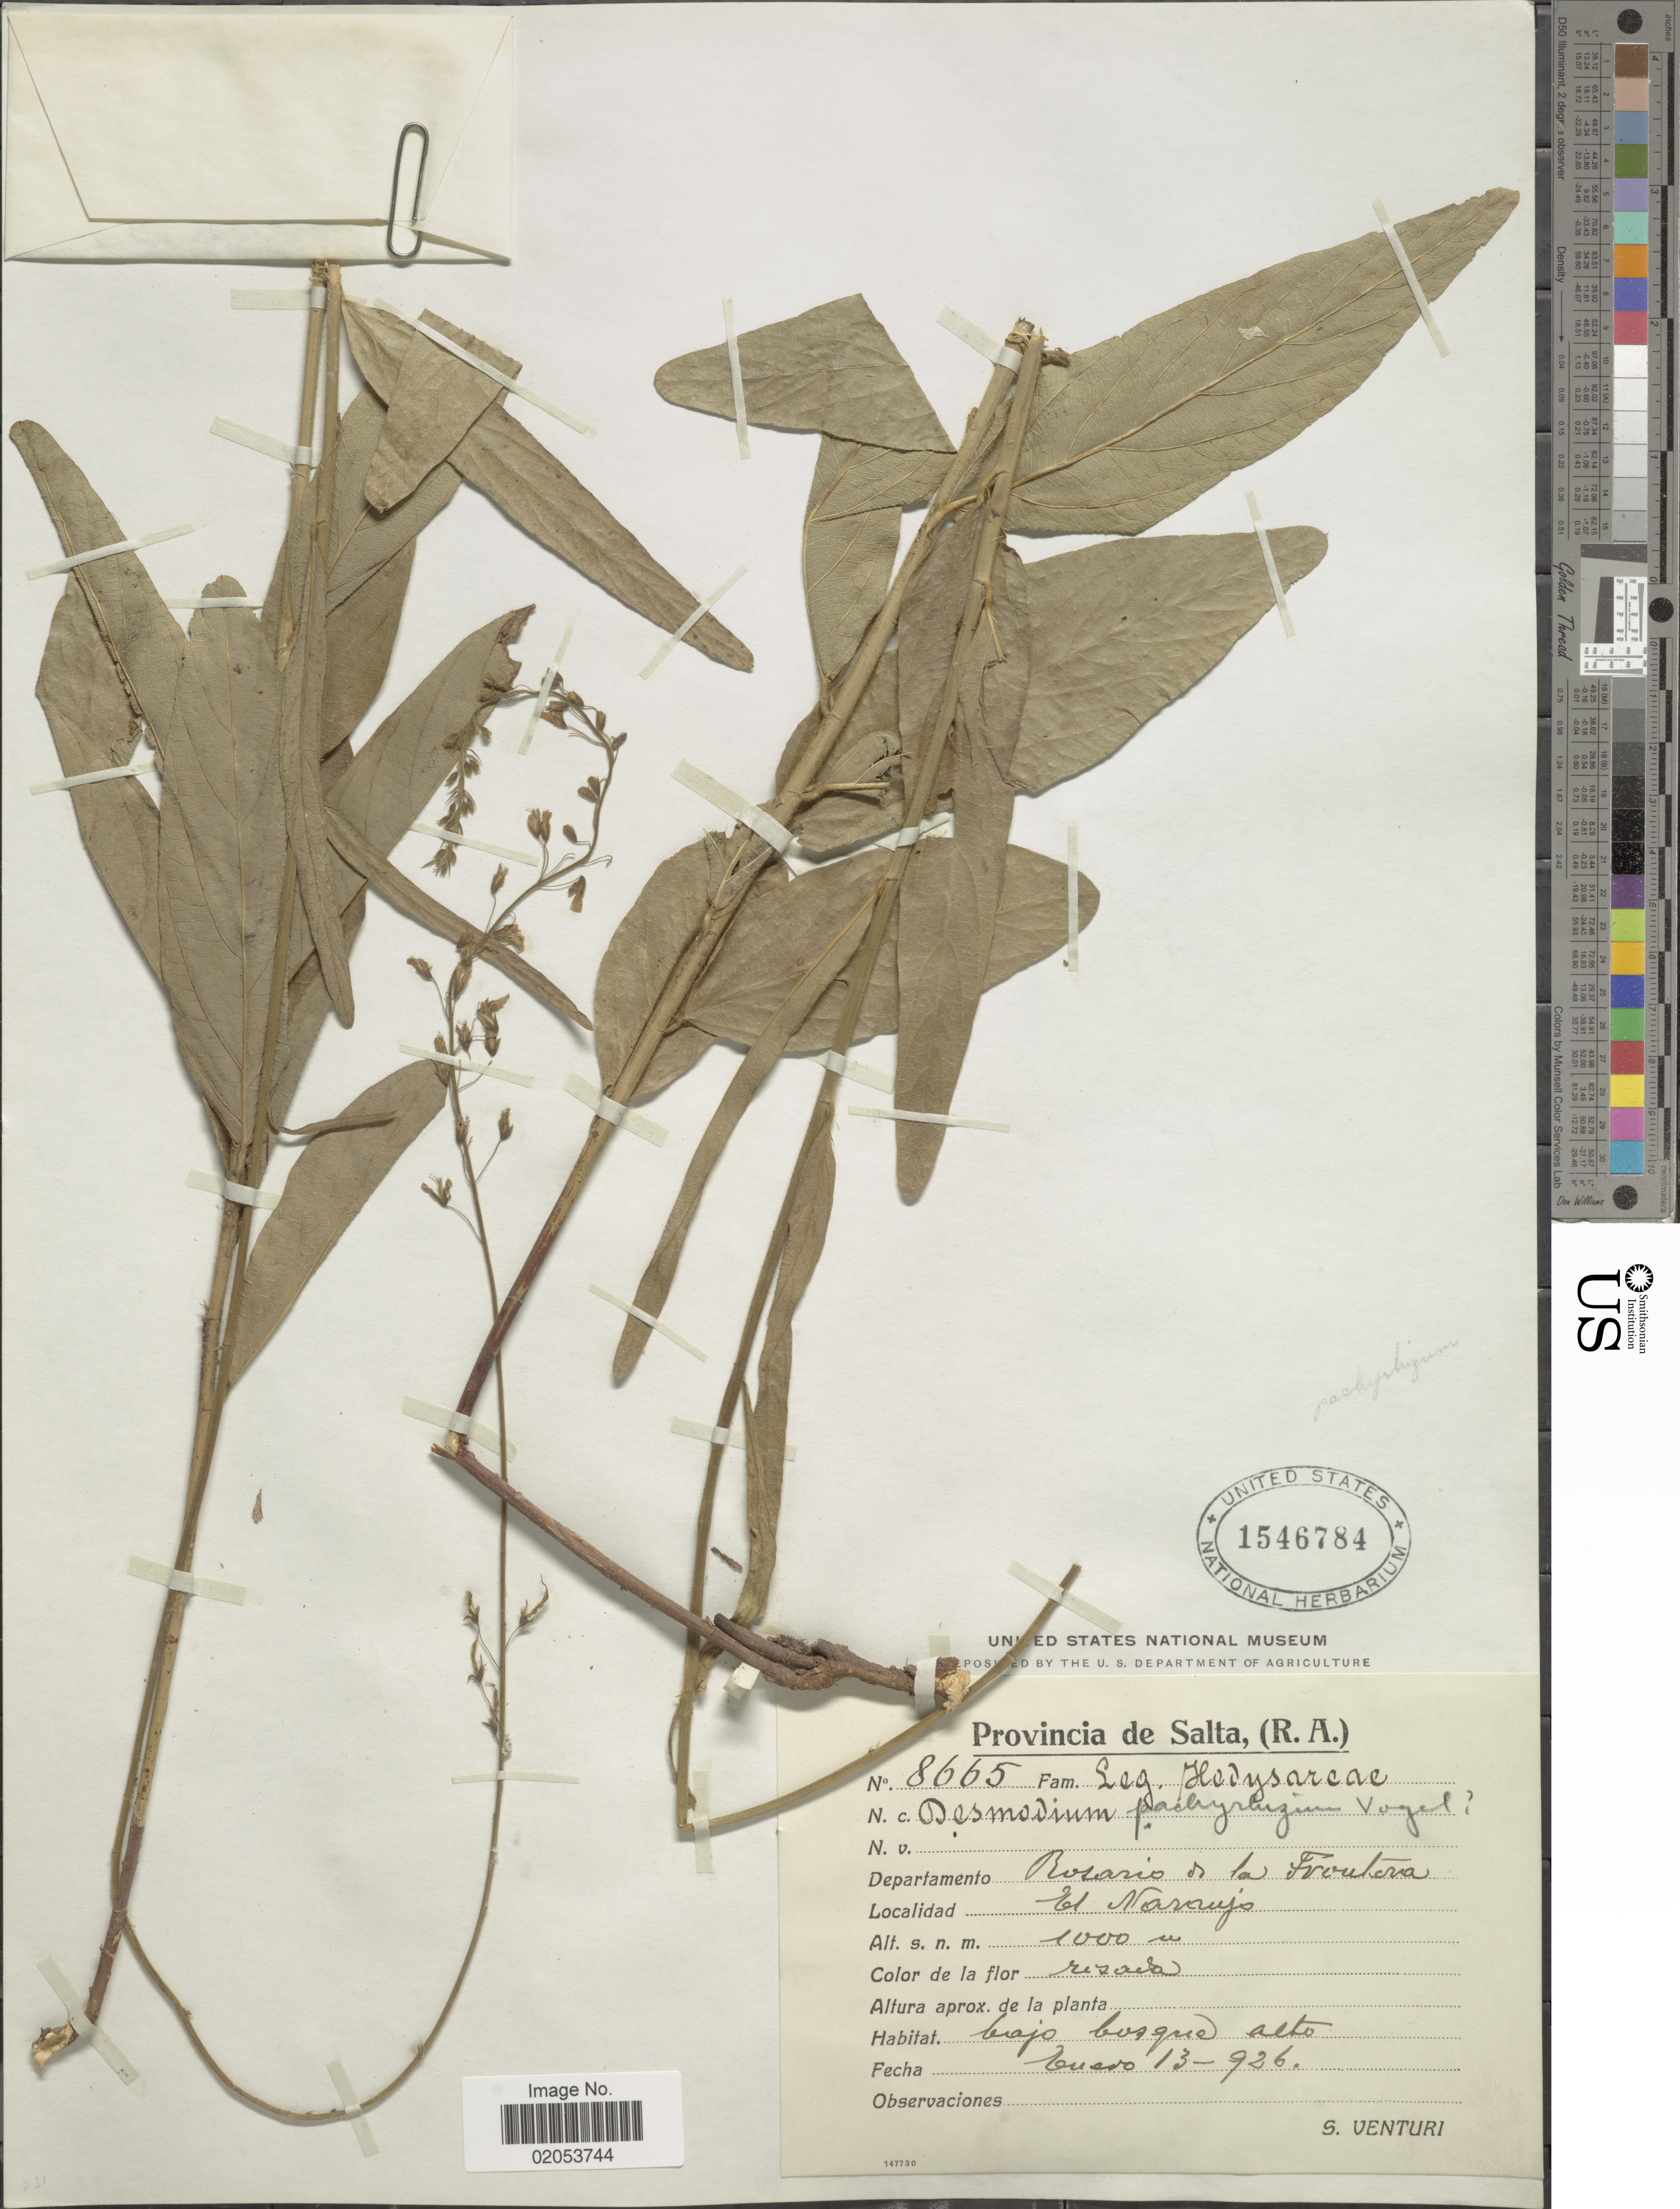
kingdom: Plantae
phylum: Tracheophyta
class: Magnoliopsida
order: Fabales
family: Fabaceae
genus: Desmodium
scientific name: Desmodium pachyrrhizum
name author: Vogel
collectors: S. Venturi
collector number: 8665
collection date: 1926-01-13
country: Argentina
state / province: Salta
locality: Departamento Rosario de la Frontera, El Naranjo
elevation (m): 1000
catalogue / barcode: US 1546784